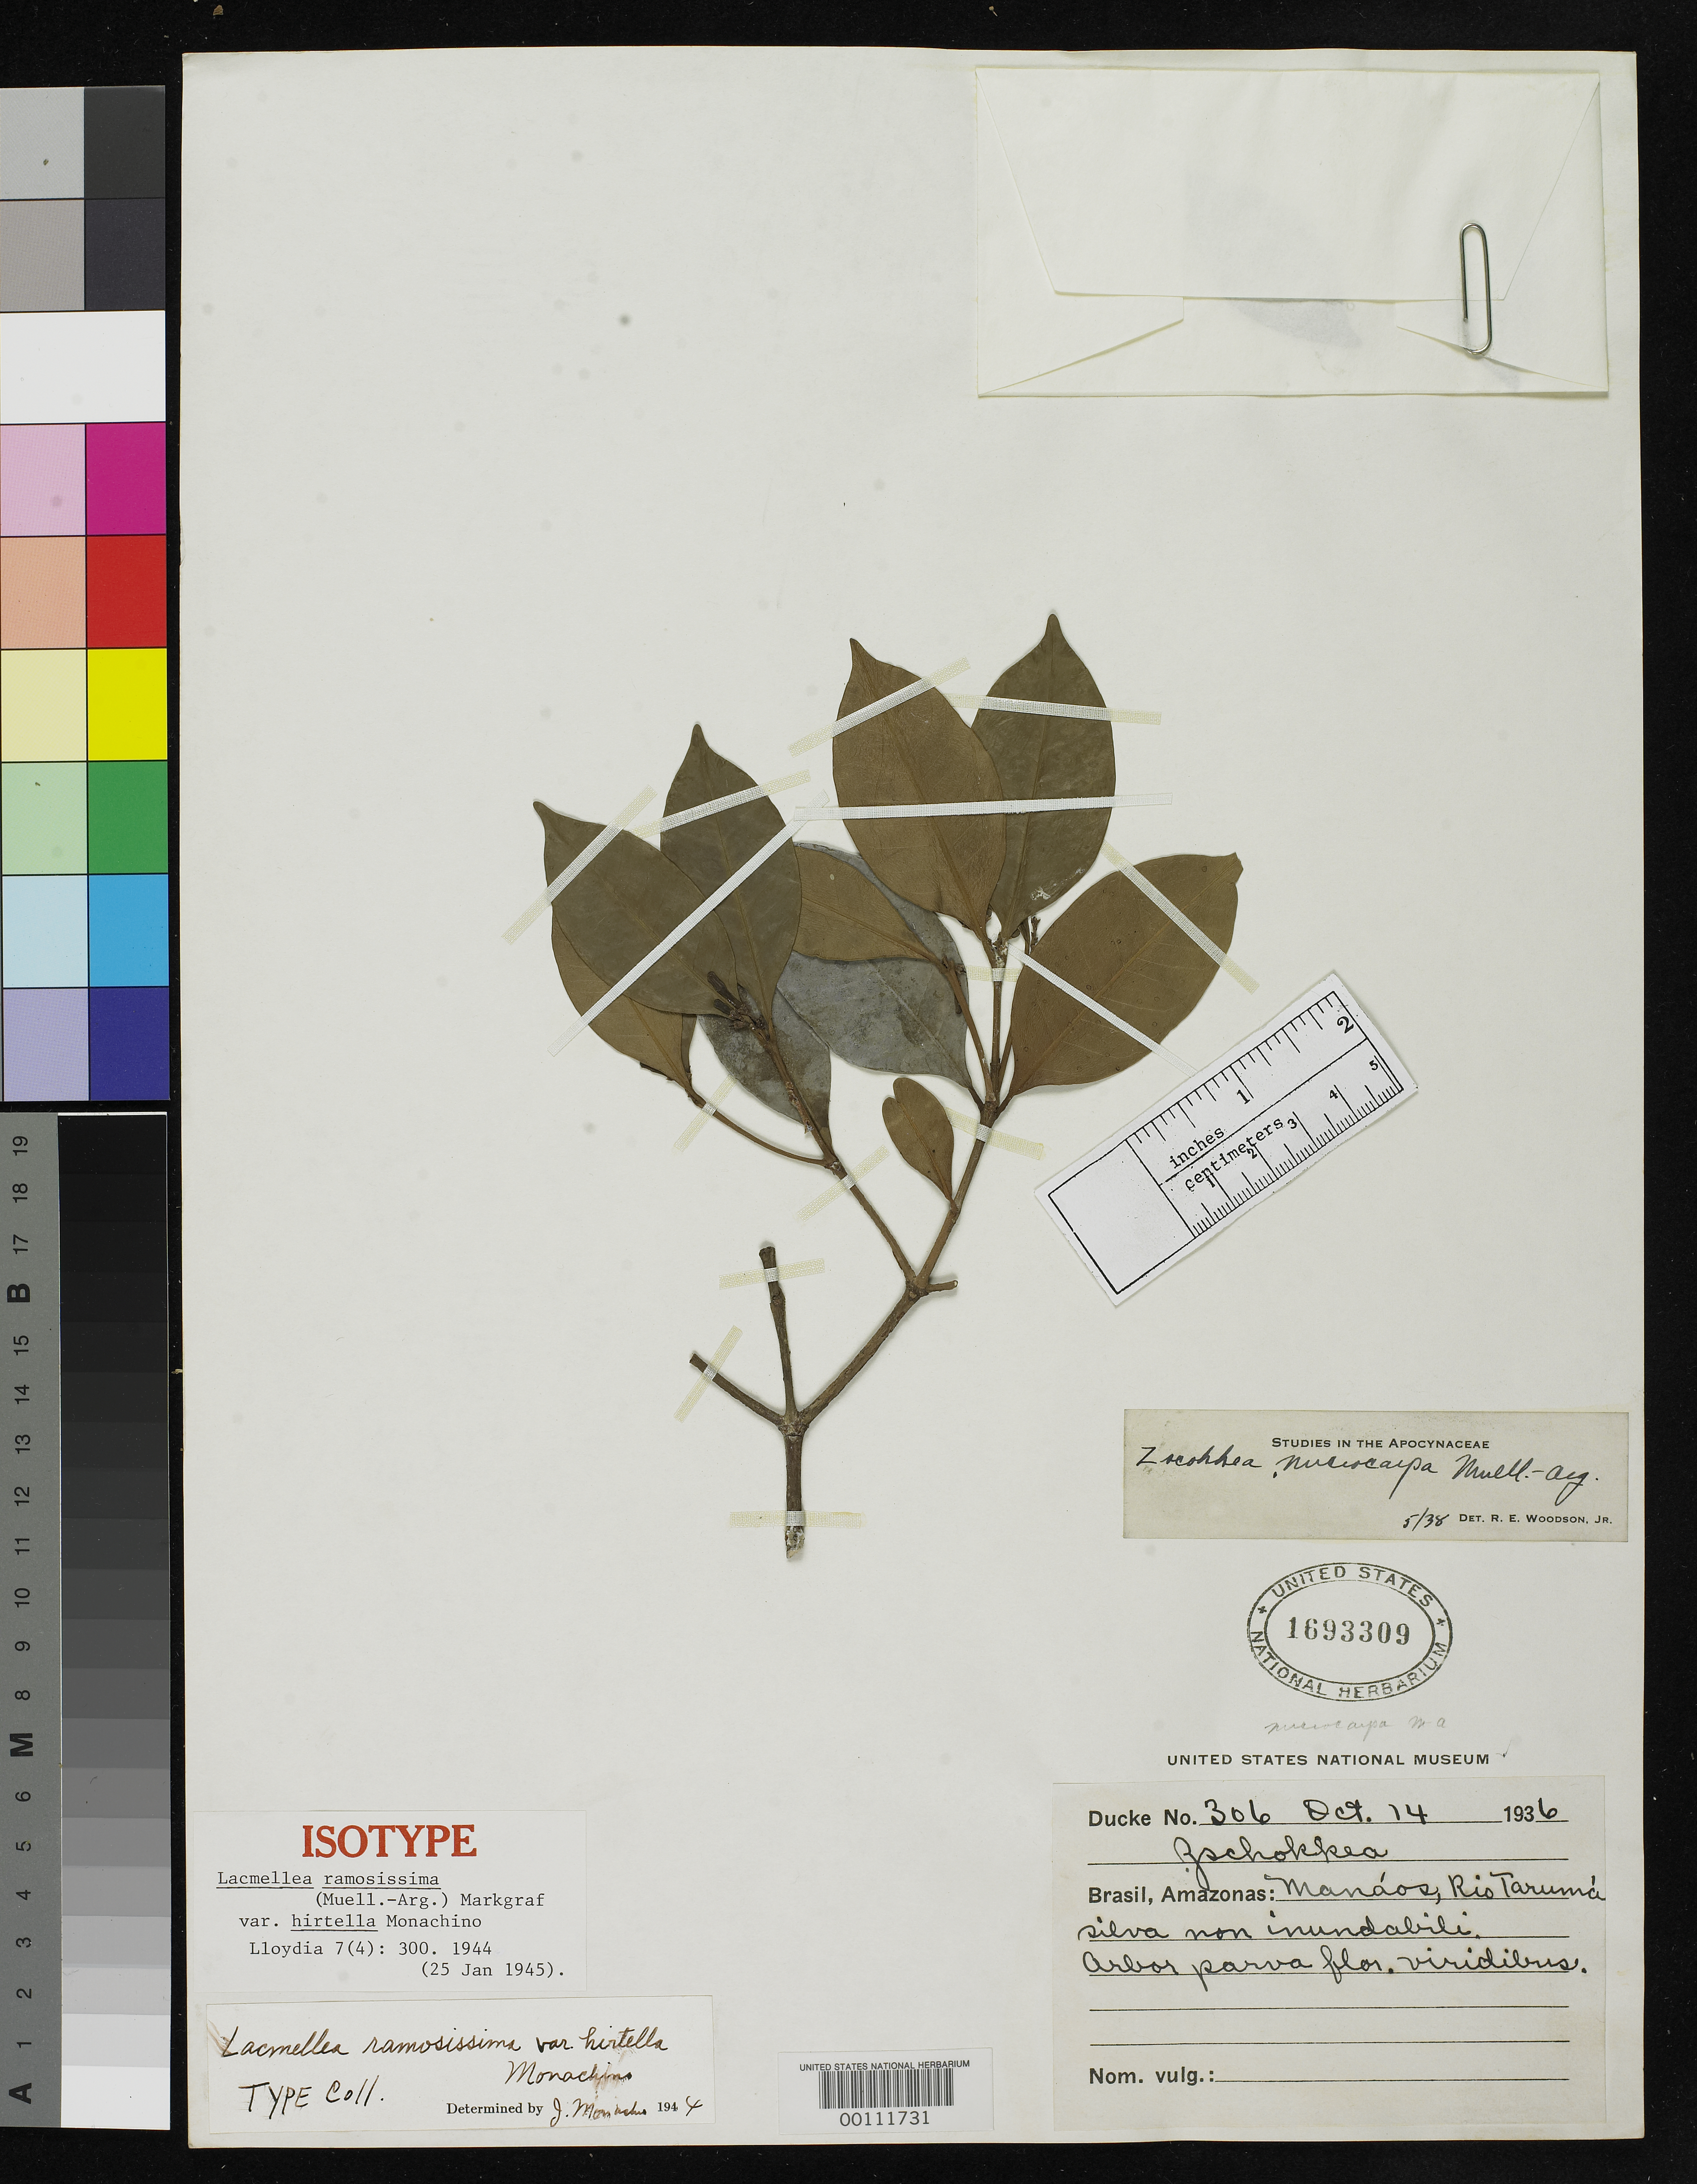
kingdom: Plantae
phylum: Tracheophyta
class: Magnoliopsida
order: Gentianales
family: Apocynaceae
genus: Lacmellea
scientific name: Lacmellea ramosissima var. hirtella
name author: Monach.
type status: Isotype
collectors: A. Ducke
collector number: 306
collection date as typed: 14 Oct 1936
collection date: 1936-10-14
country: Brazil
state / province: Amazonas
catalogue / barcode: US 1693309